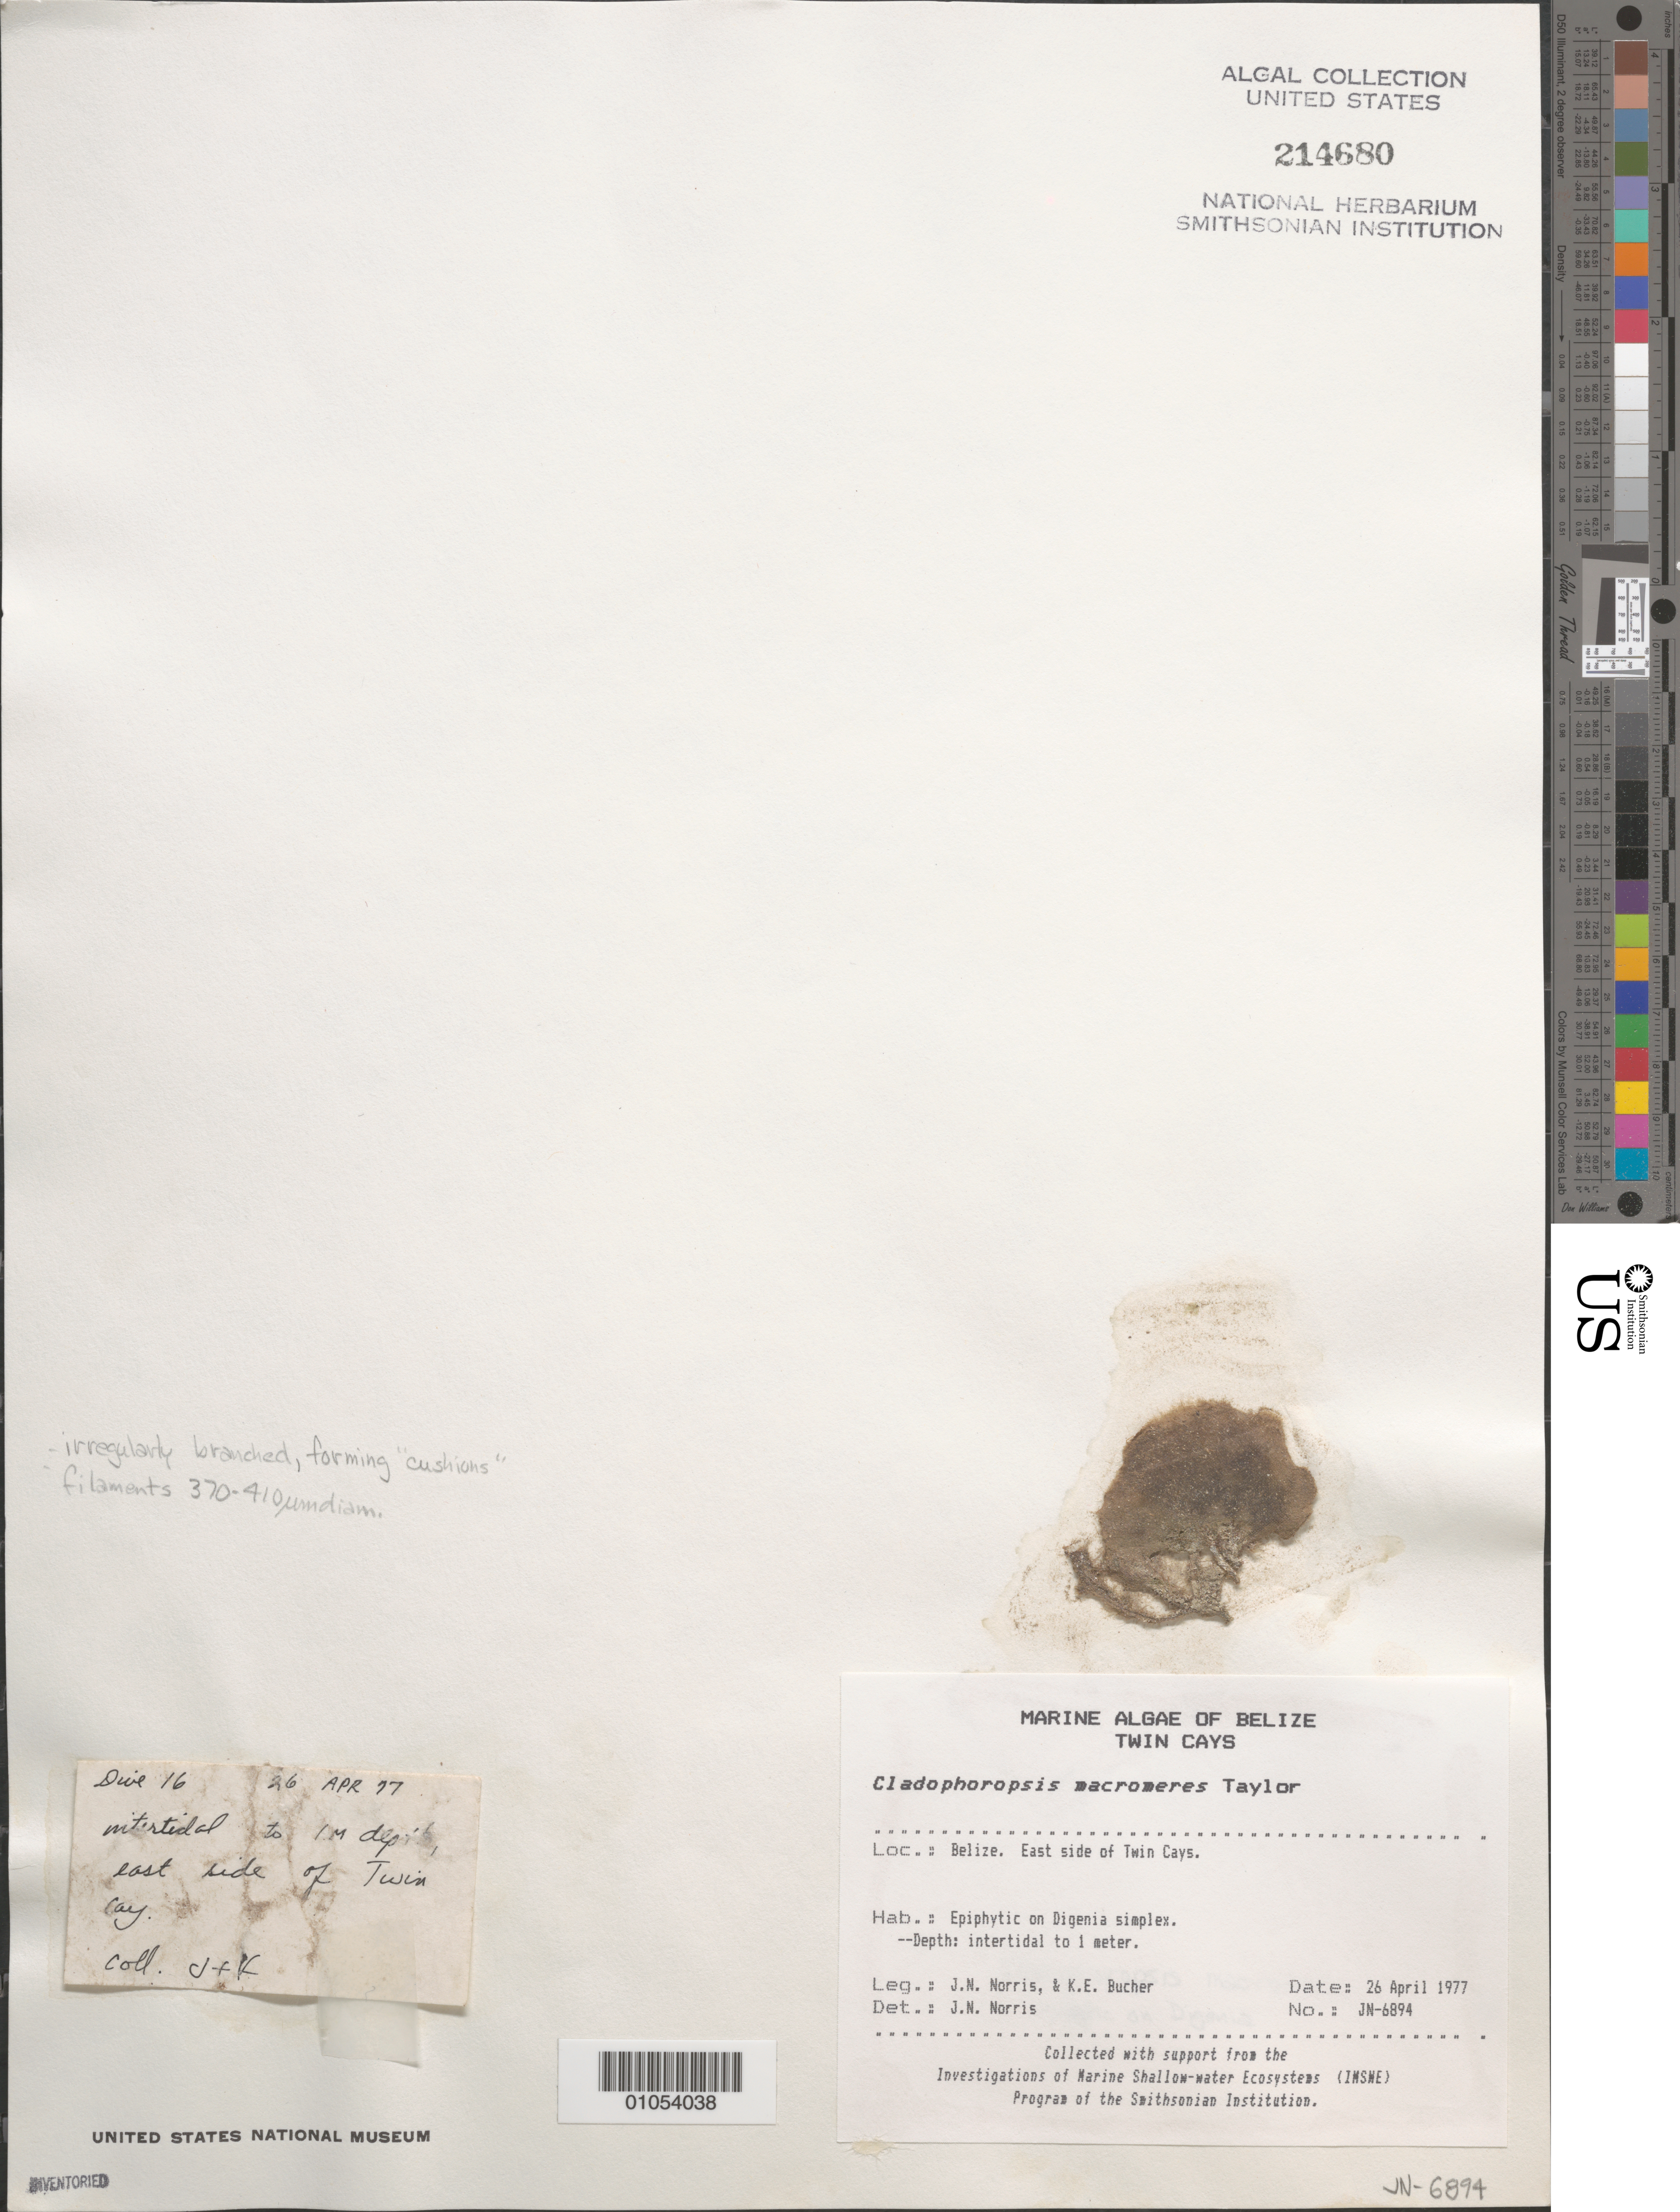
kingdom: Plantae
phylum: Chlorophyta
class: Ulvophyceae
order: Siphonocladales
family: Boodleaceae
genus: Cladophoropsis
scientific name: Cladophoropsis macromeres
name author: W.R. Taylor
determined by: Norris, James N.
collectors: J. N. Norris & K. E. Bucher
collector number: JN-6894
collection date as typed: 26 Apr 1977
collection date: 1977-04-26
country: Belize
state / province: Stann Creek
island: Twin Cays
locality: East side of Twin Cays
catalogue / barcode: US 214680